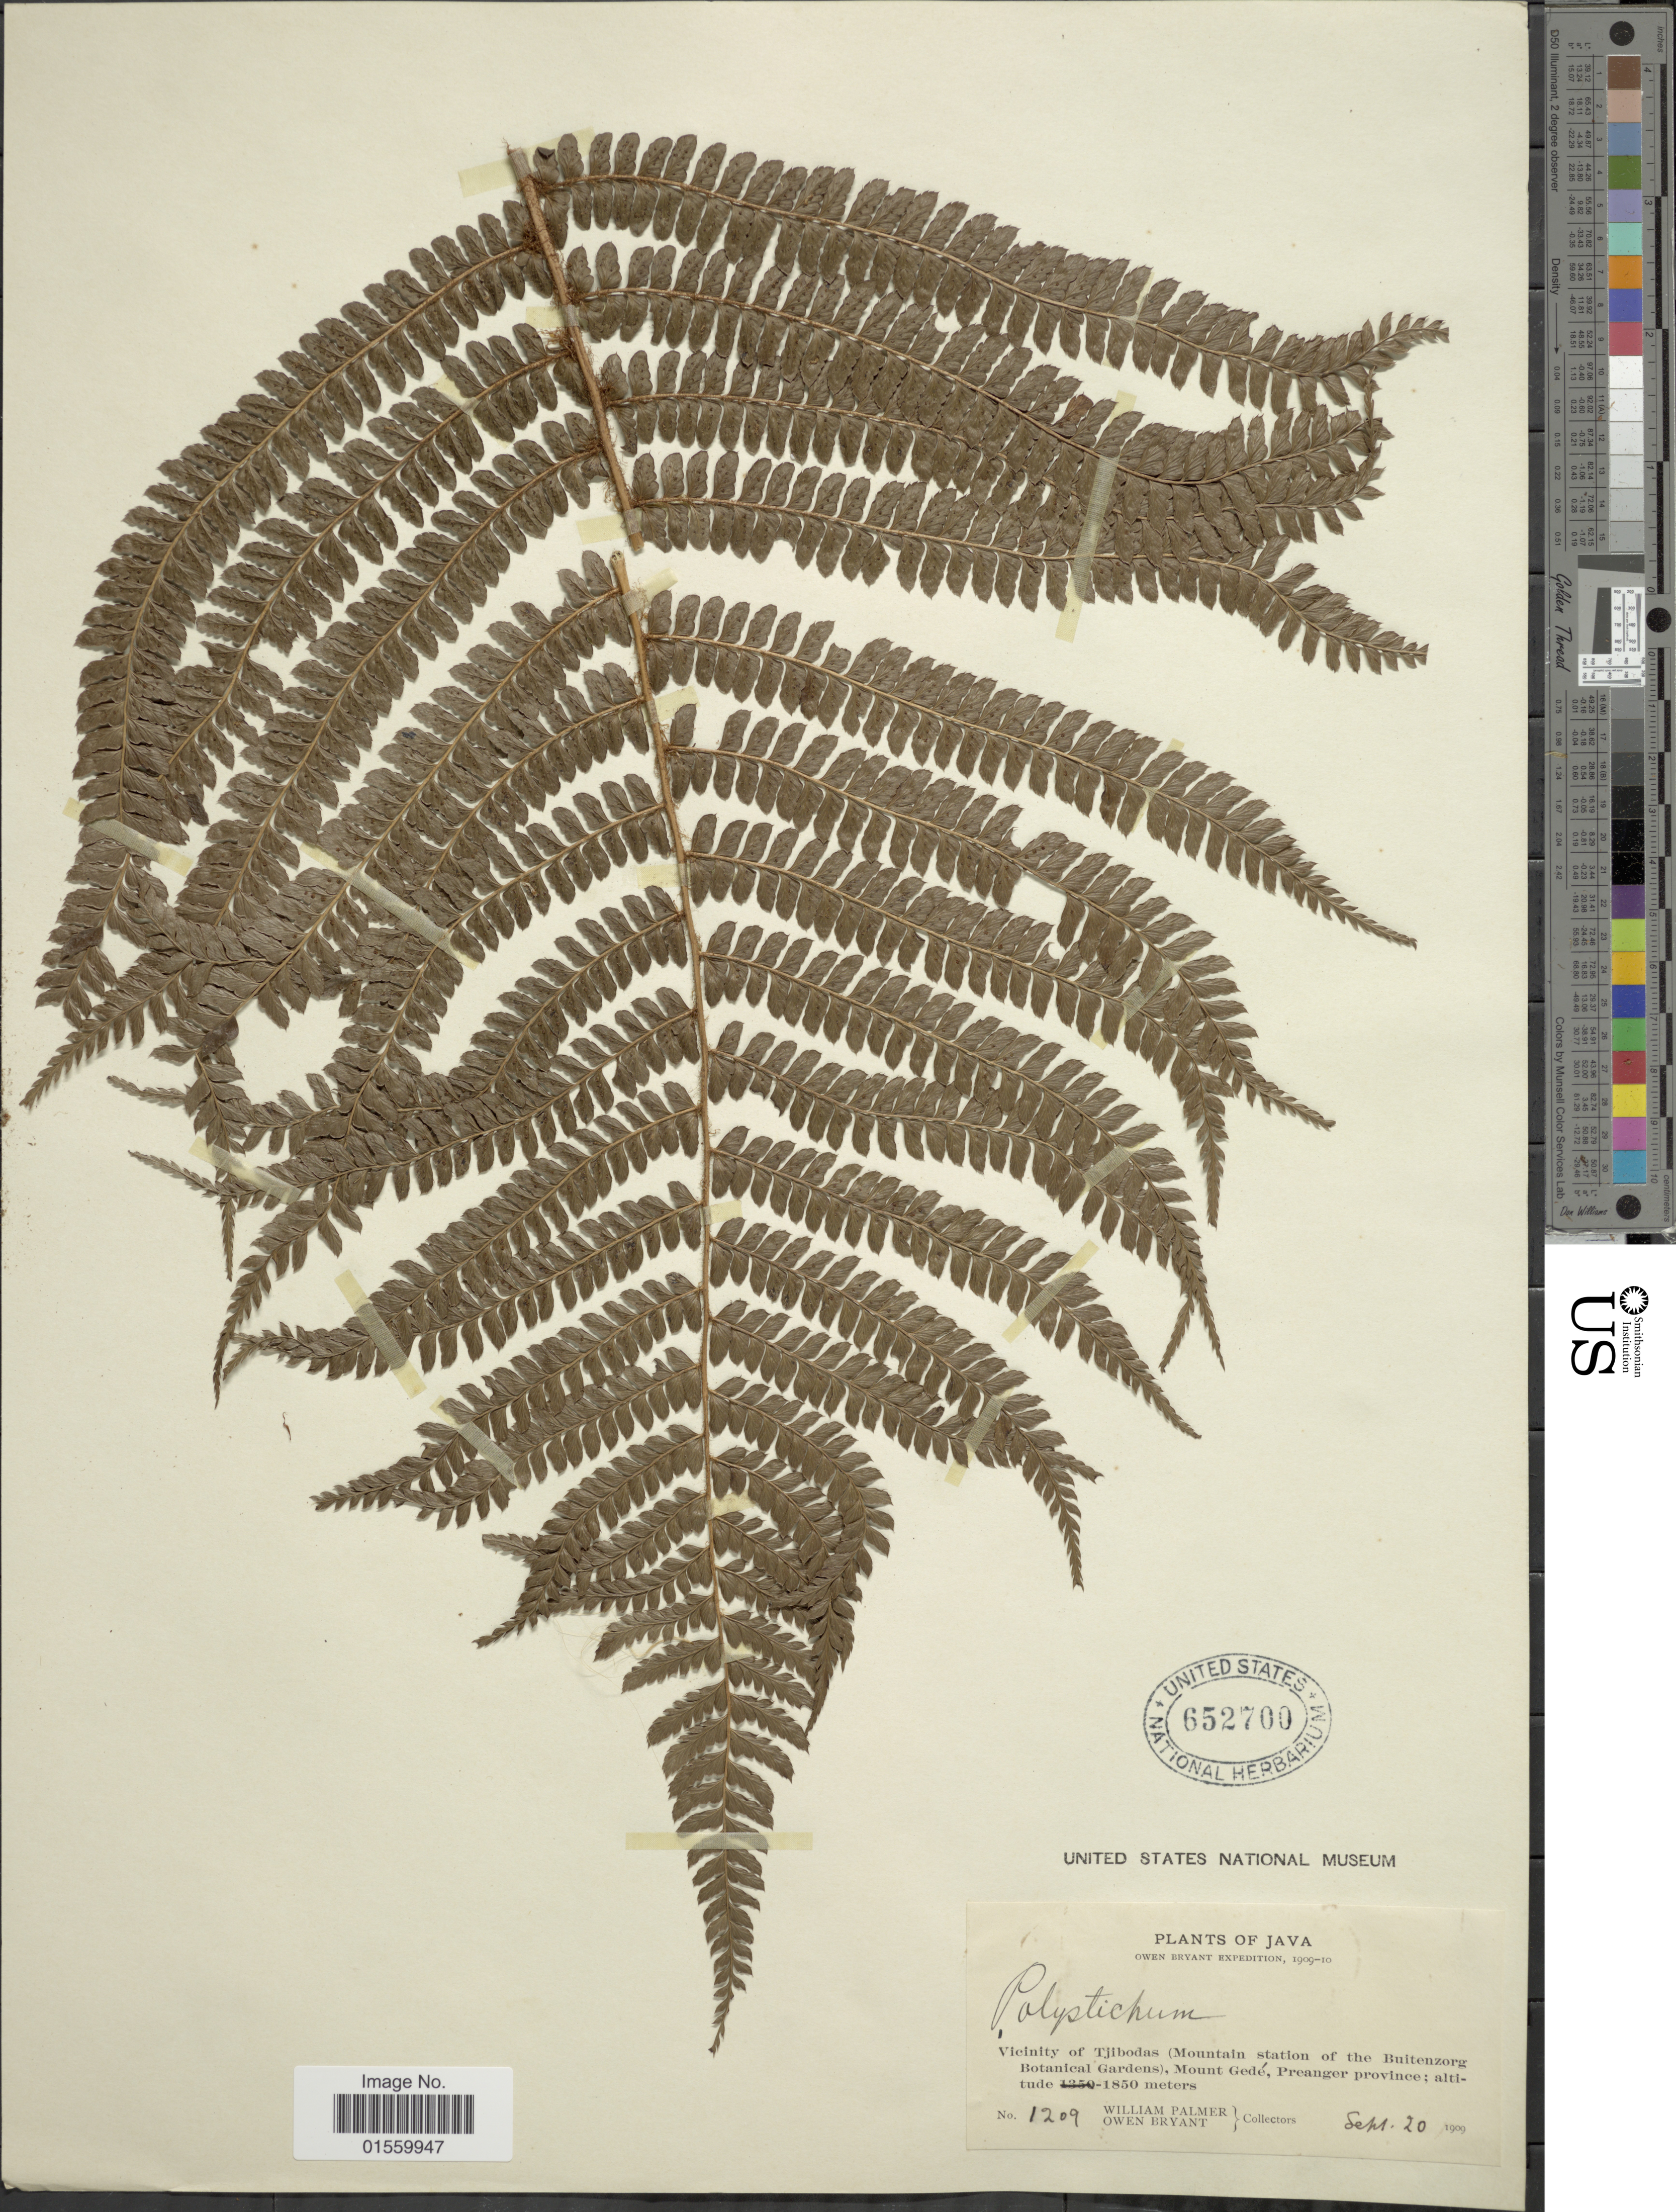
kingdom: Plantae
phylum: Tracheophyta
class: Polypodiopsida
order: Polypodiales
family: Dryopteridaceae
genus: Polystichum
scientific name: Polystichum mucronifolium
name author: (Blume) C. Presl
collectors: W. Palmer & O. Bryant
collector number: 1209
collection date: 1909-09-20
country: Indonesia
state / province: Java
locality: Vicinity of Tjibodas (Mountain station of the Botanical Gardens), Mount Gede, Preanger province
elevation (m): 1850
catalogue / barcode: US 652700